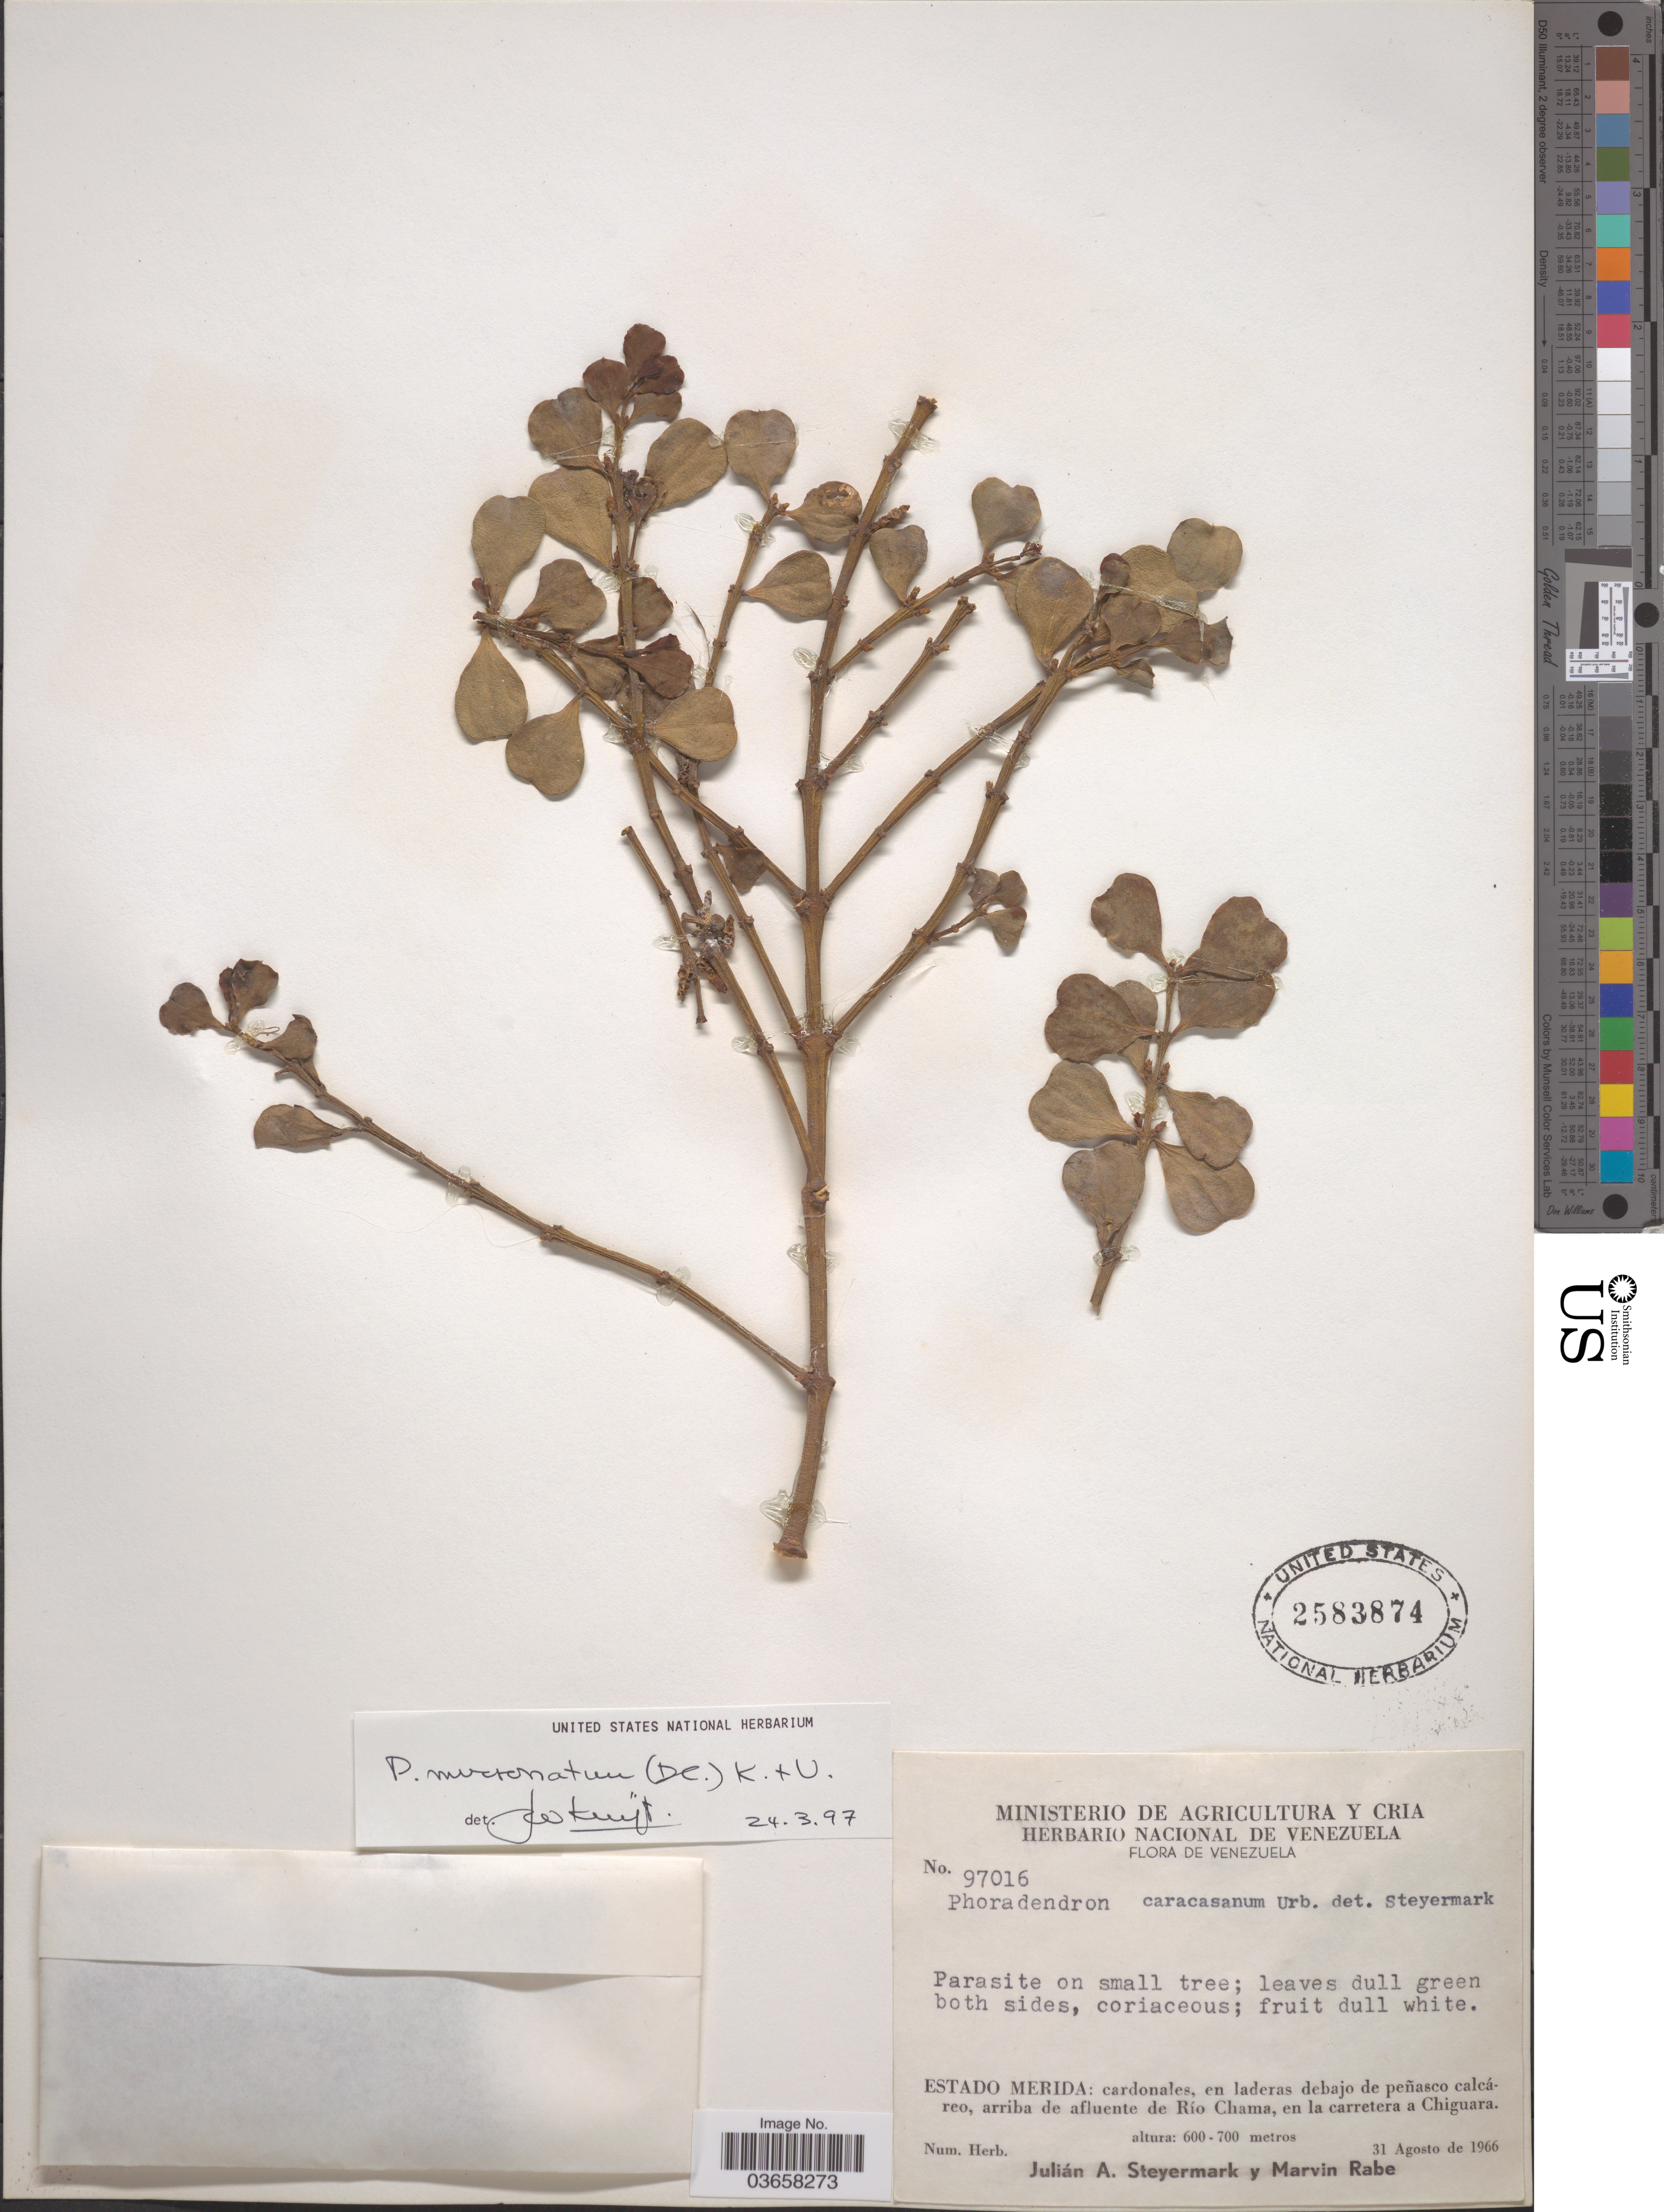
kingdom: Plantae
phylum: Tracheophyta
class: Magnoliopsida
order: Santalales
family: Viscaceae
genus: Phoradendron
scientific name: Phoradendron mucronatum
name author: (DC.) Krug & Urb.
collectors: J. Steyermark & M. Rabe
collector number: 97016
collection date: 1966-08-31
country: Venezuela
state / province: Mérida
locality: Arriba de afluente de Río Chama, en la carretera a Chiguara.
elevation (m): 600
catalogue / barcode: US 2583874